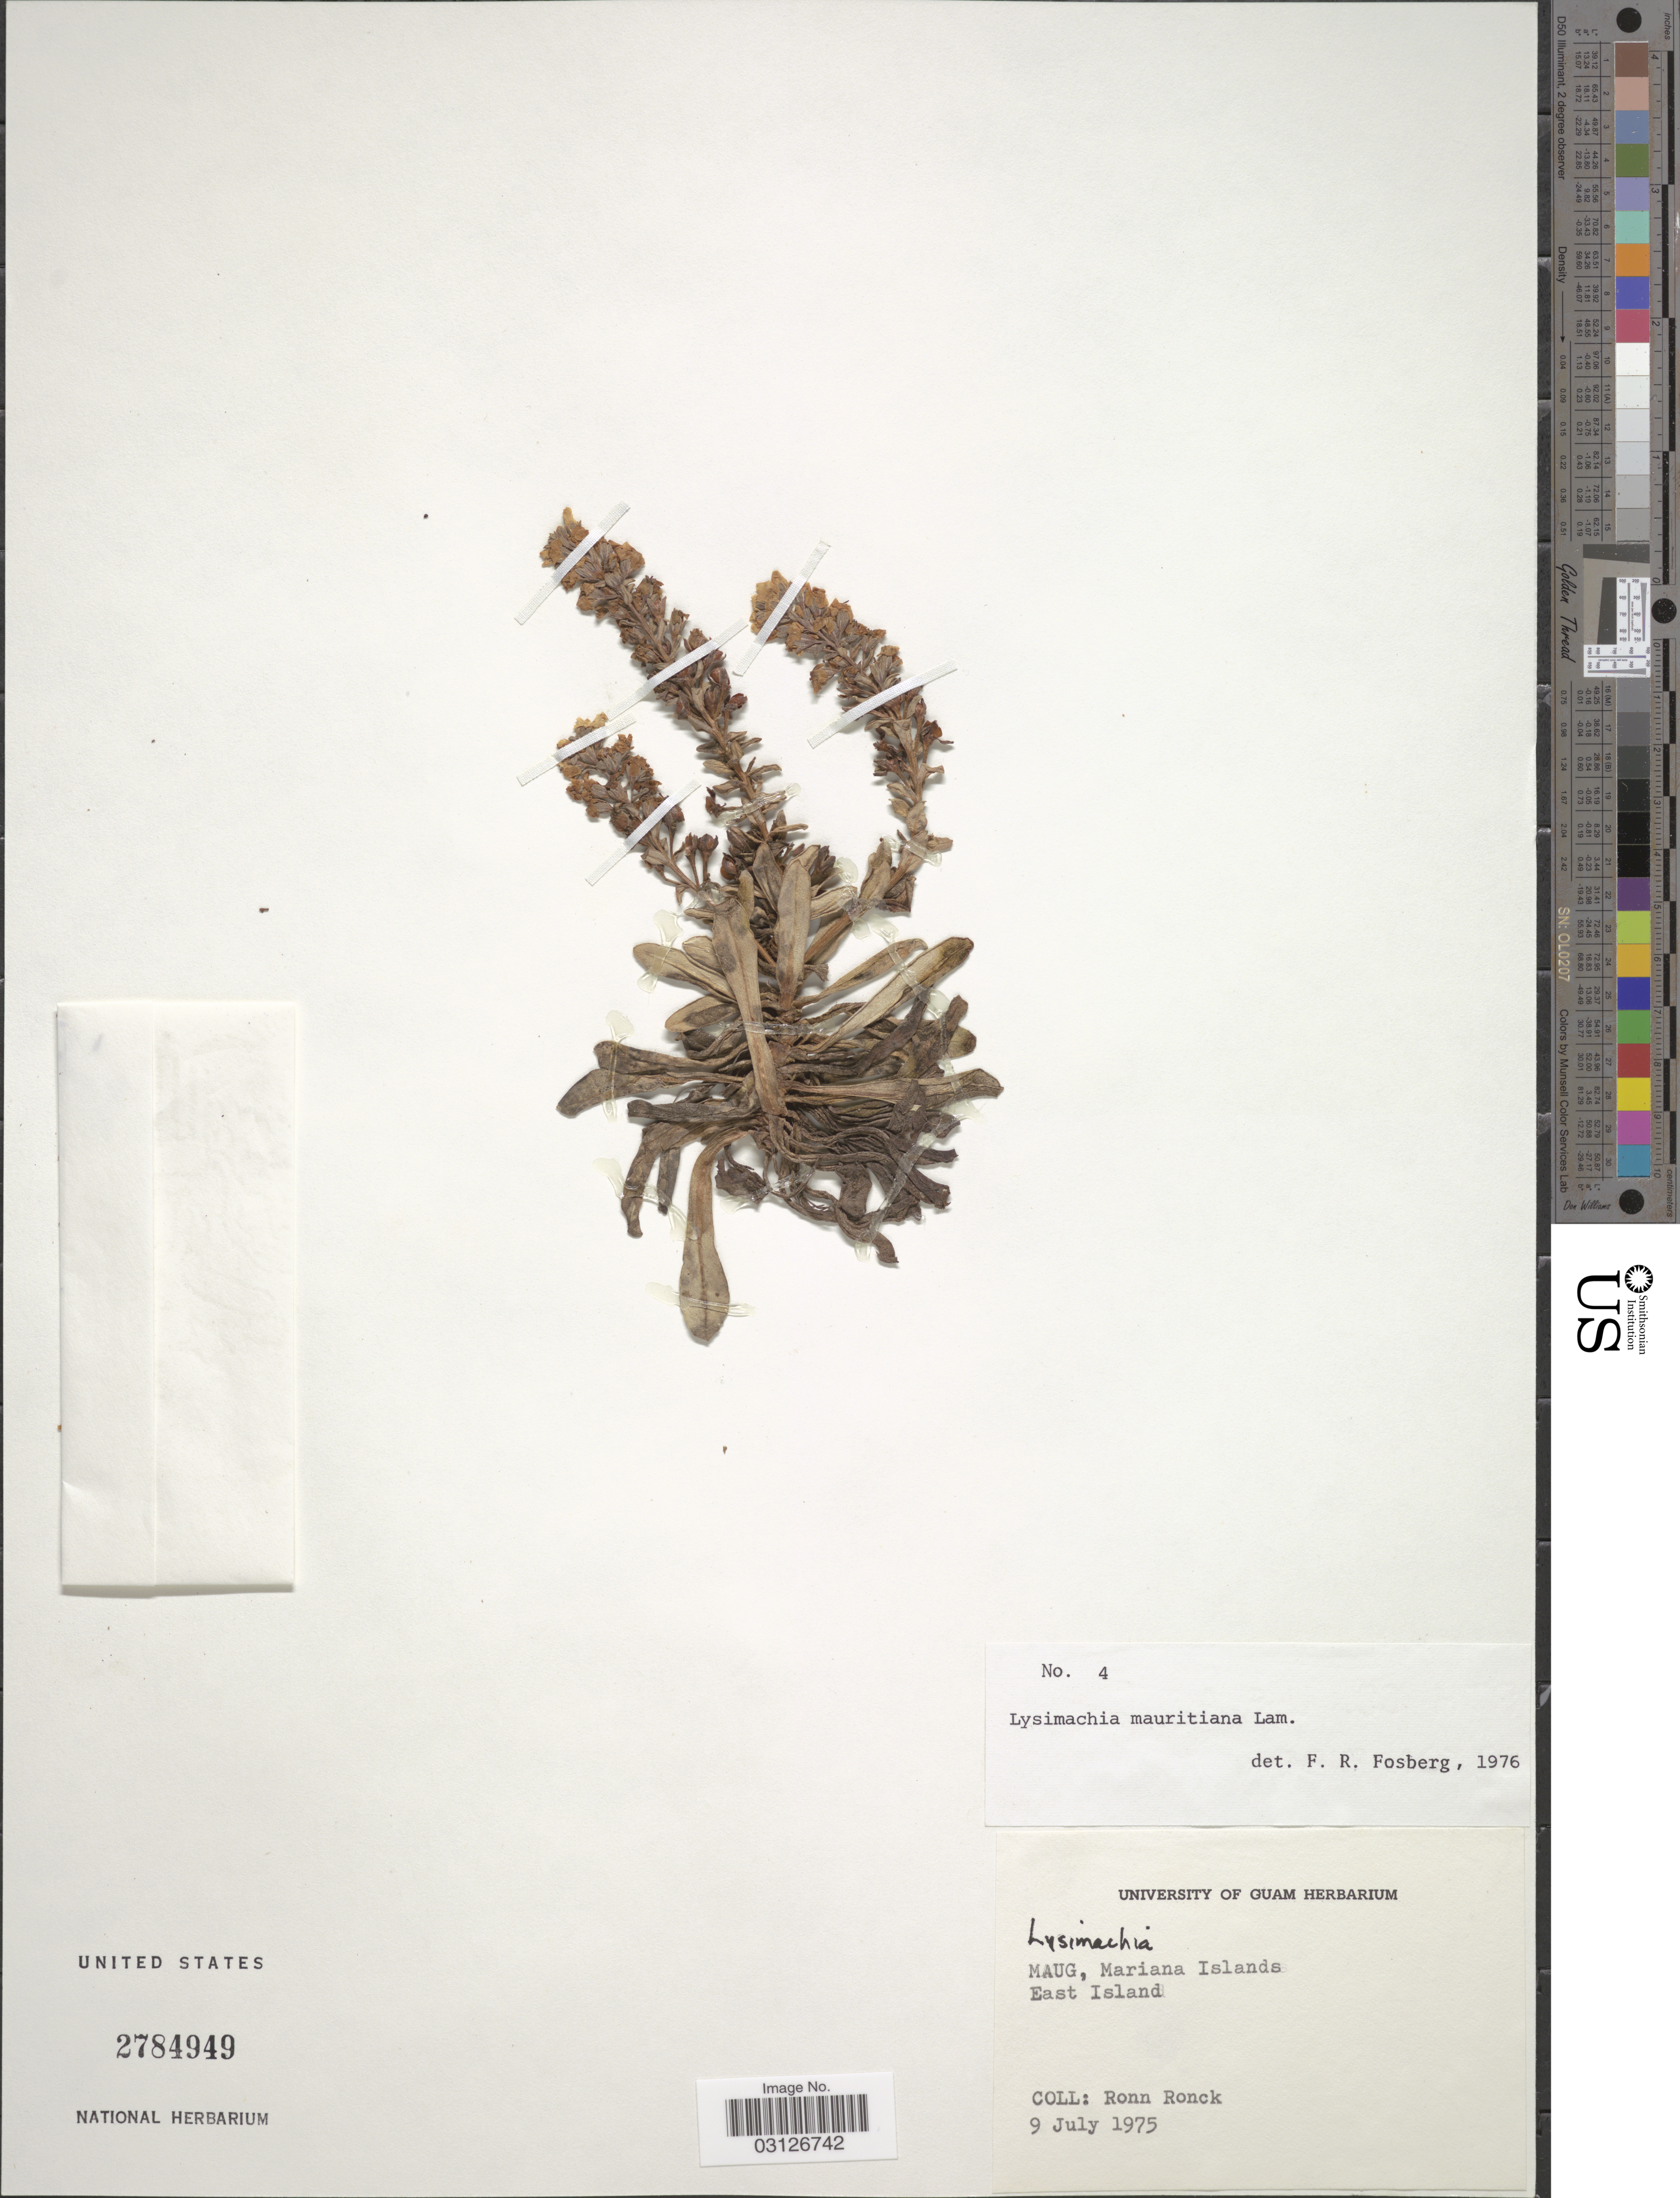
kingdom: Plantae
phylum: Tracheophyta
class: Magnoliopsida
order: Ericales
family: Primulaceae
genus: Lysimachia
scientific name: Lysimachia mauritiana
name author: Lam.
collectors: R. Ronck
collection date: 1975-07-09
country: Northern Mariana Islands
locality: Maug, Mariana Islands. East Island.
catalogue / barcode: US 2784949